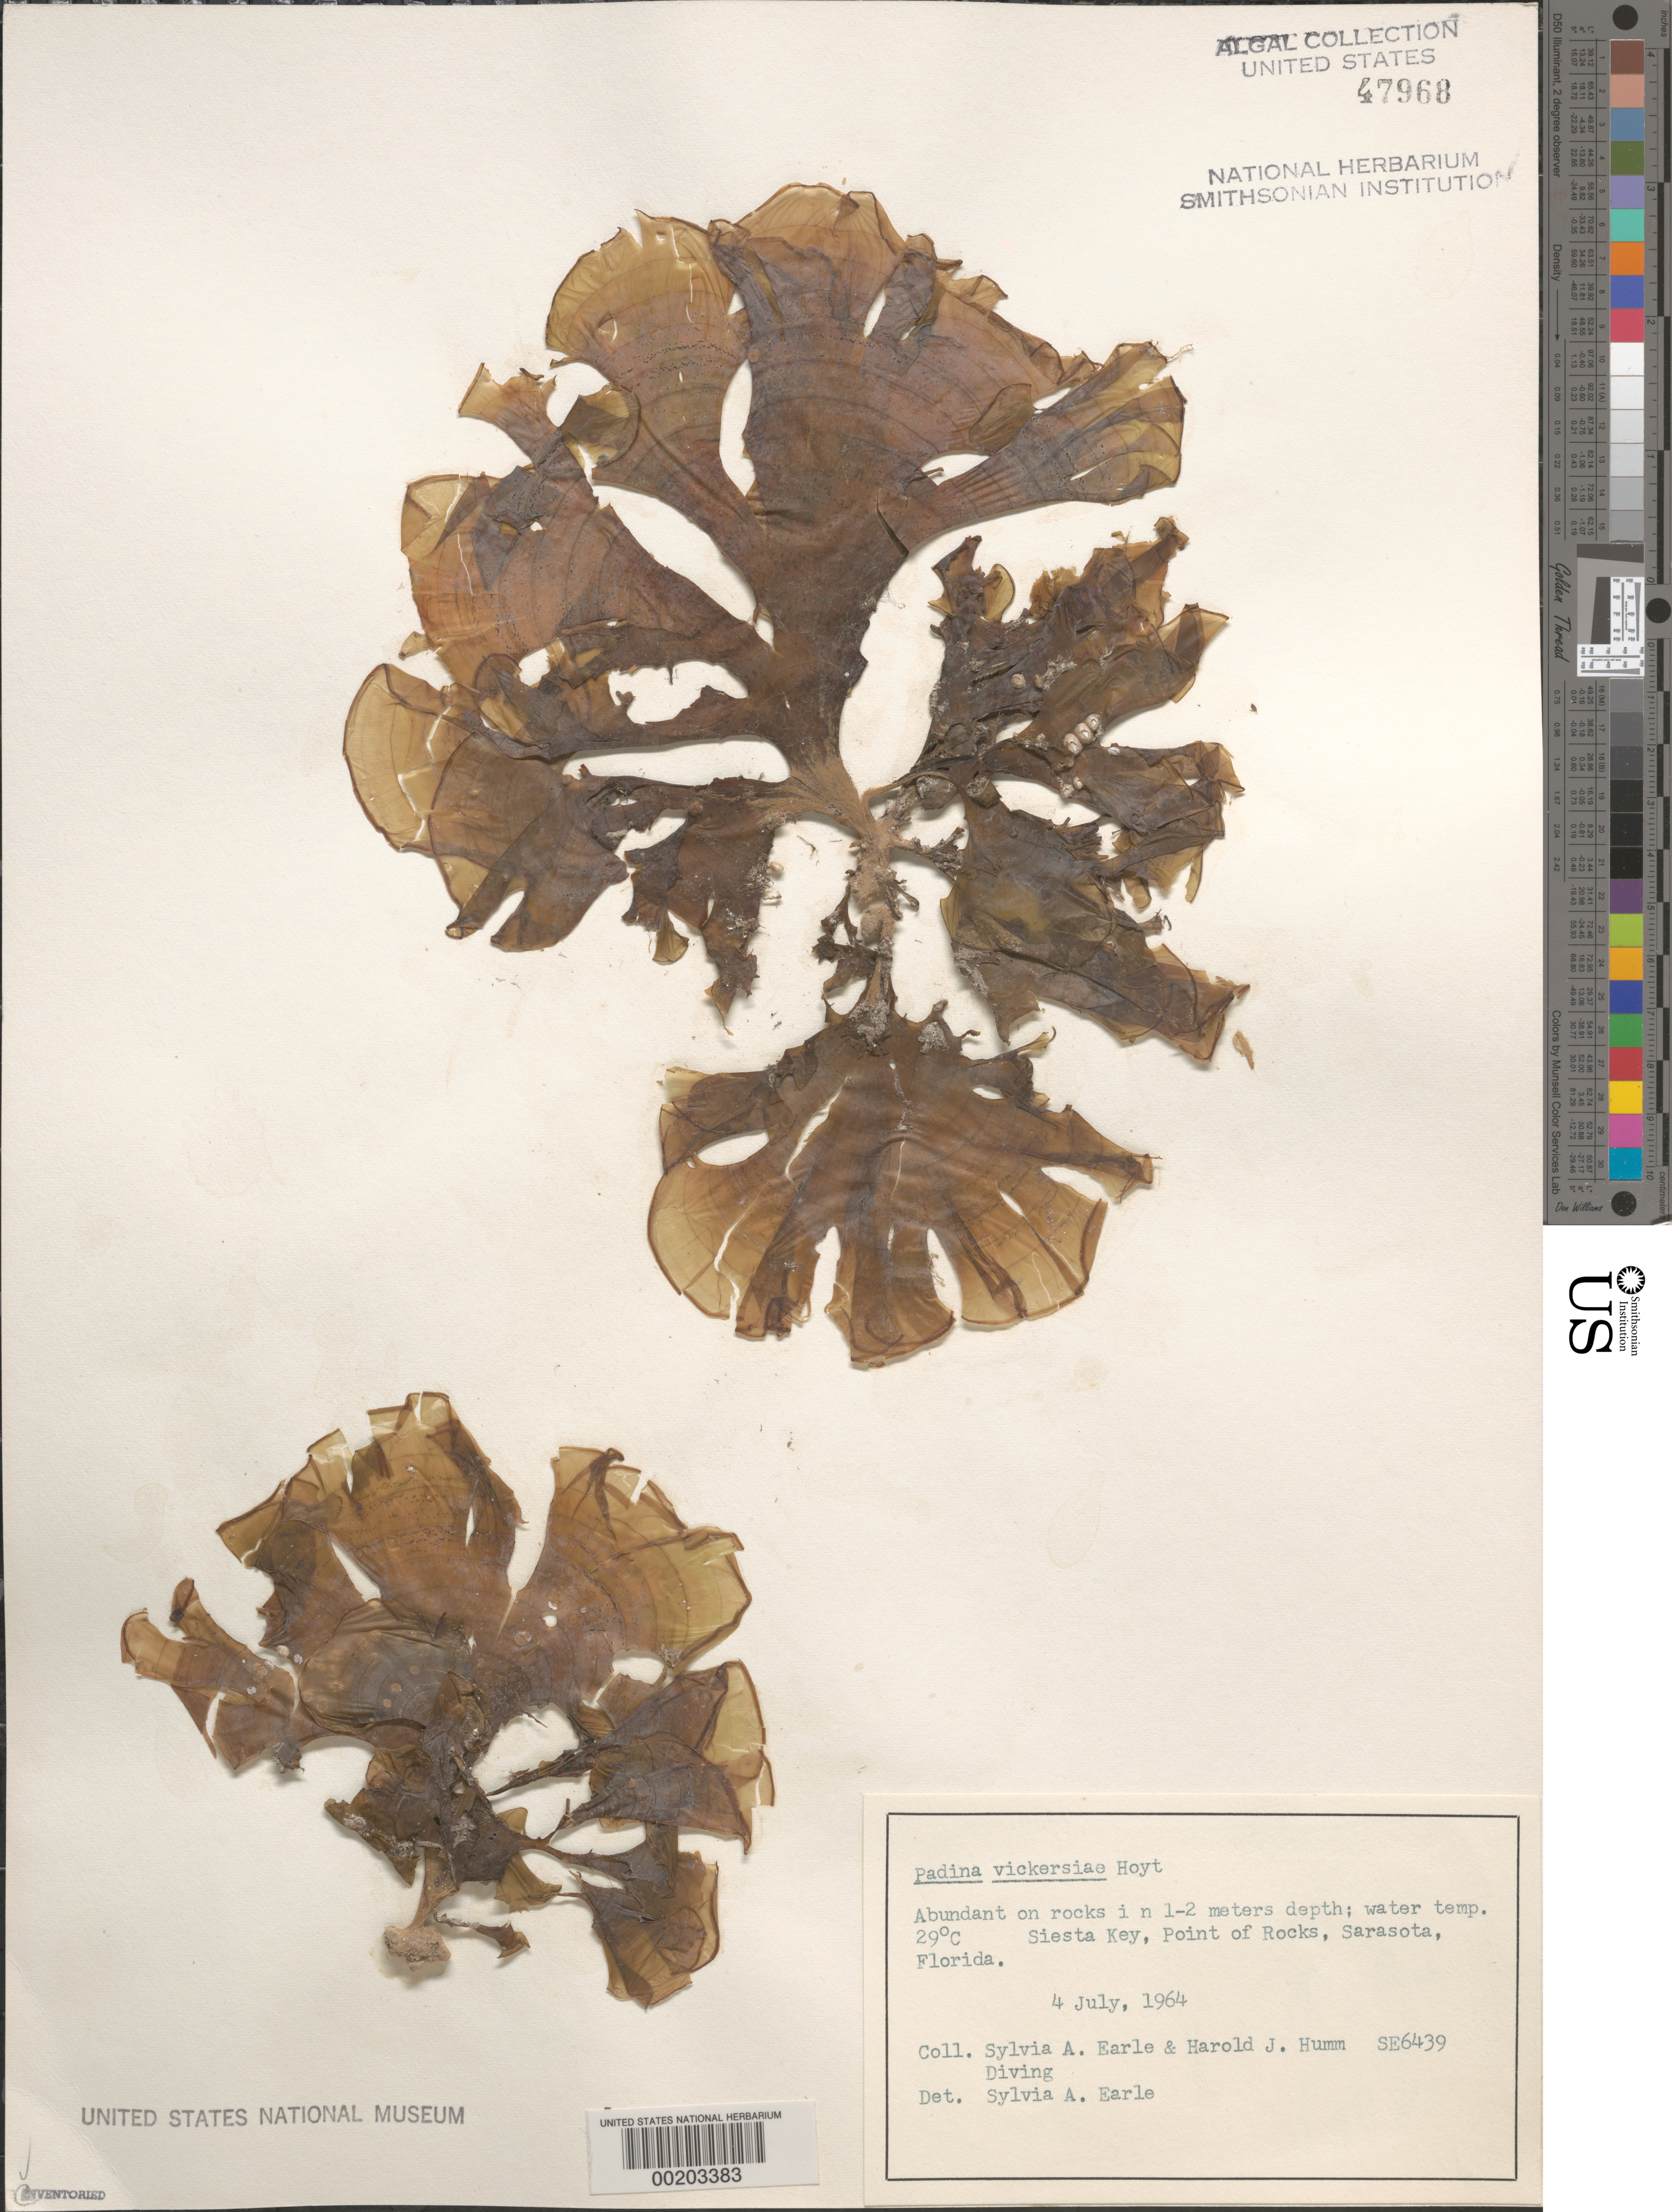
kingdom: Chromista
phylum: Ochrophyta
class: Phaeophyceae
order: Dictyotales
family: Dictyotaceae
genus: Padina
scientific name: Padina gymnospora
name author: (Kütz.) O.G. Sond.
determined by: Algae name updating Project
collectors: S. A. Earle & H. J. Humm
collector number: Se 6439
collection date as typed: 04 Jul 1964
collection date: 1964-07-04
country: United States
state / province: Florida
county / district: Sarasota County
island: Siesta Key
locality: Point of Rocks, Sarasota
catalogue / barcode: US 47968